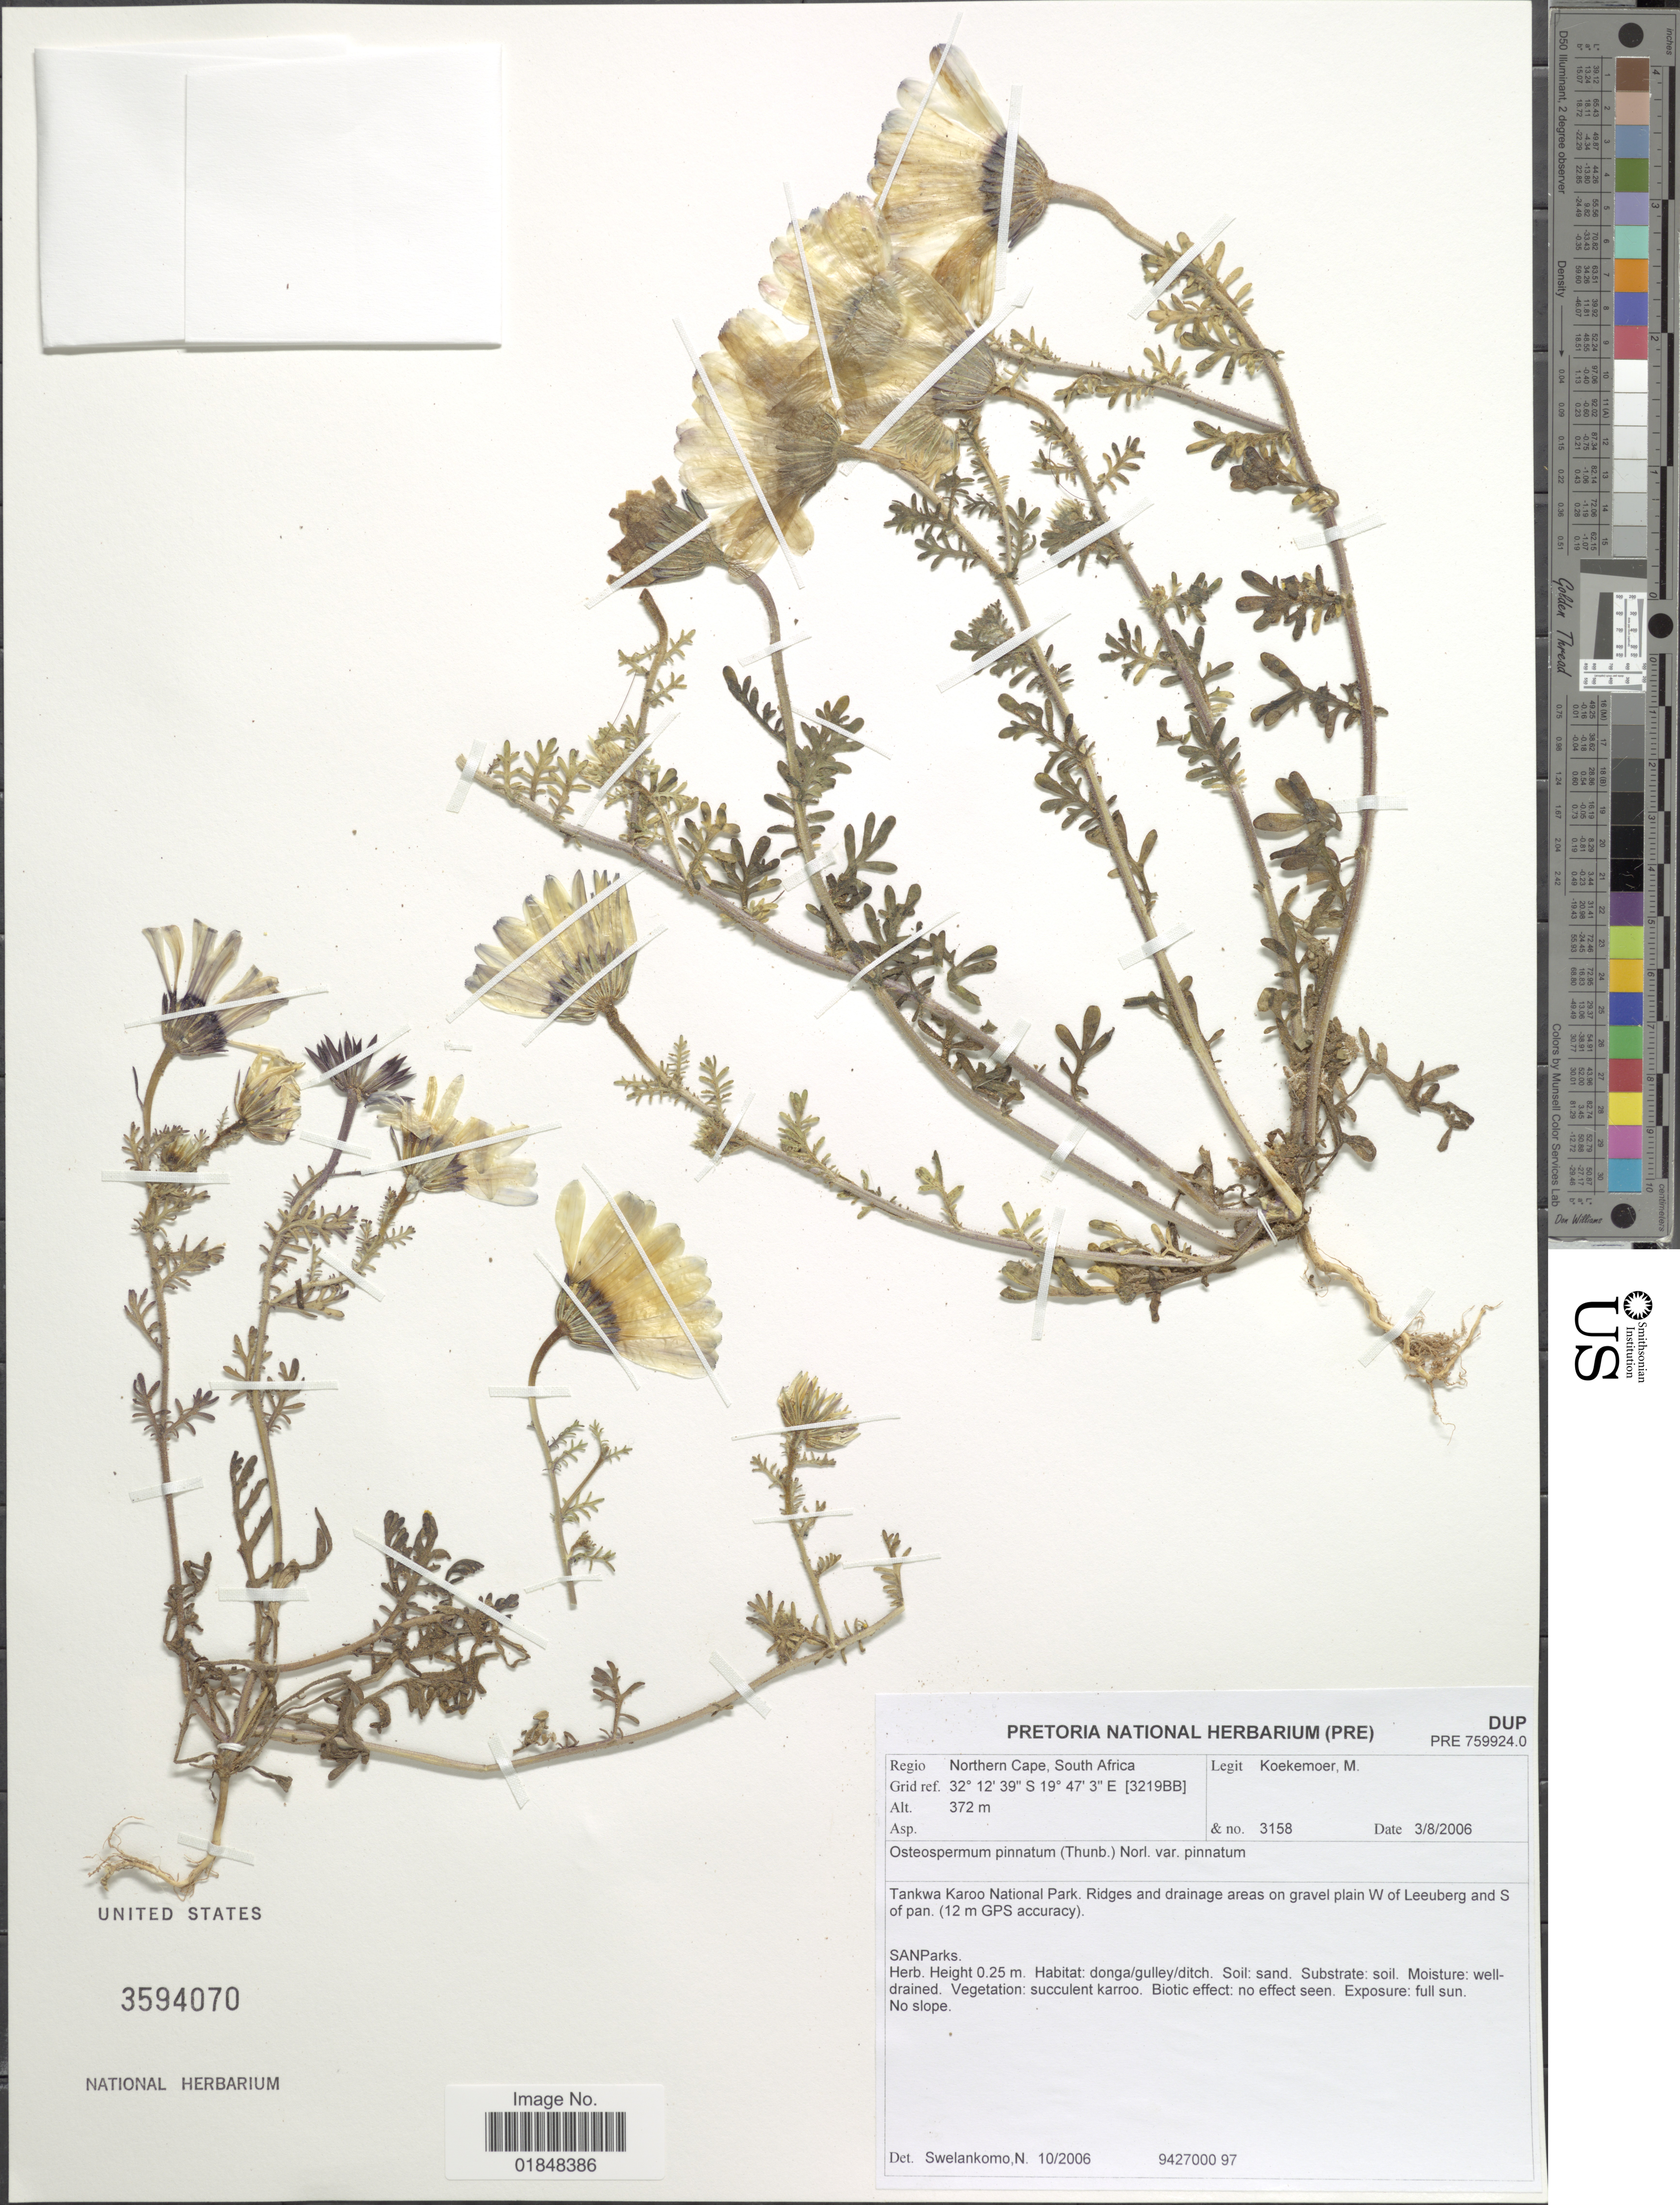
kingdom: Plantae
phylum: Tracheophyta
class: Magnoliopsida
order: Asterales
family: Asteraceae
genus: Osteospermum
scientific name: Osteospermum pinnatum var. pinnatum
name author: (Thunb.) Norl.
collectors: M. Koekemoer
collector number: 3158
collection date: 2006-08-03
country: South Africa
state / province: Northern Cape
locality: Tankwa Karoo National Park, Ridges and drainage areas on gravel plain W of Leeuberg and S of pan (12 m GPS accuracy)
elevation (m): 372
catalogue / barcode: US 3594070